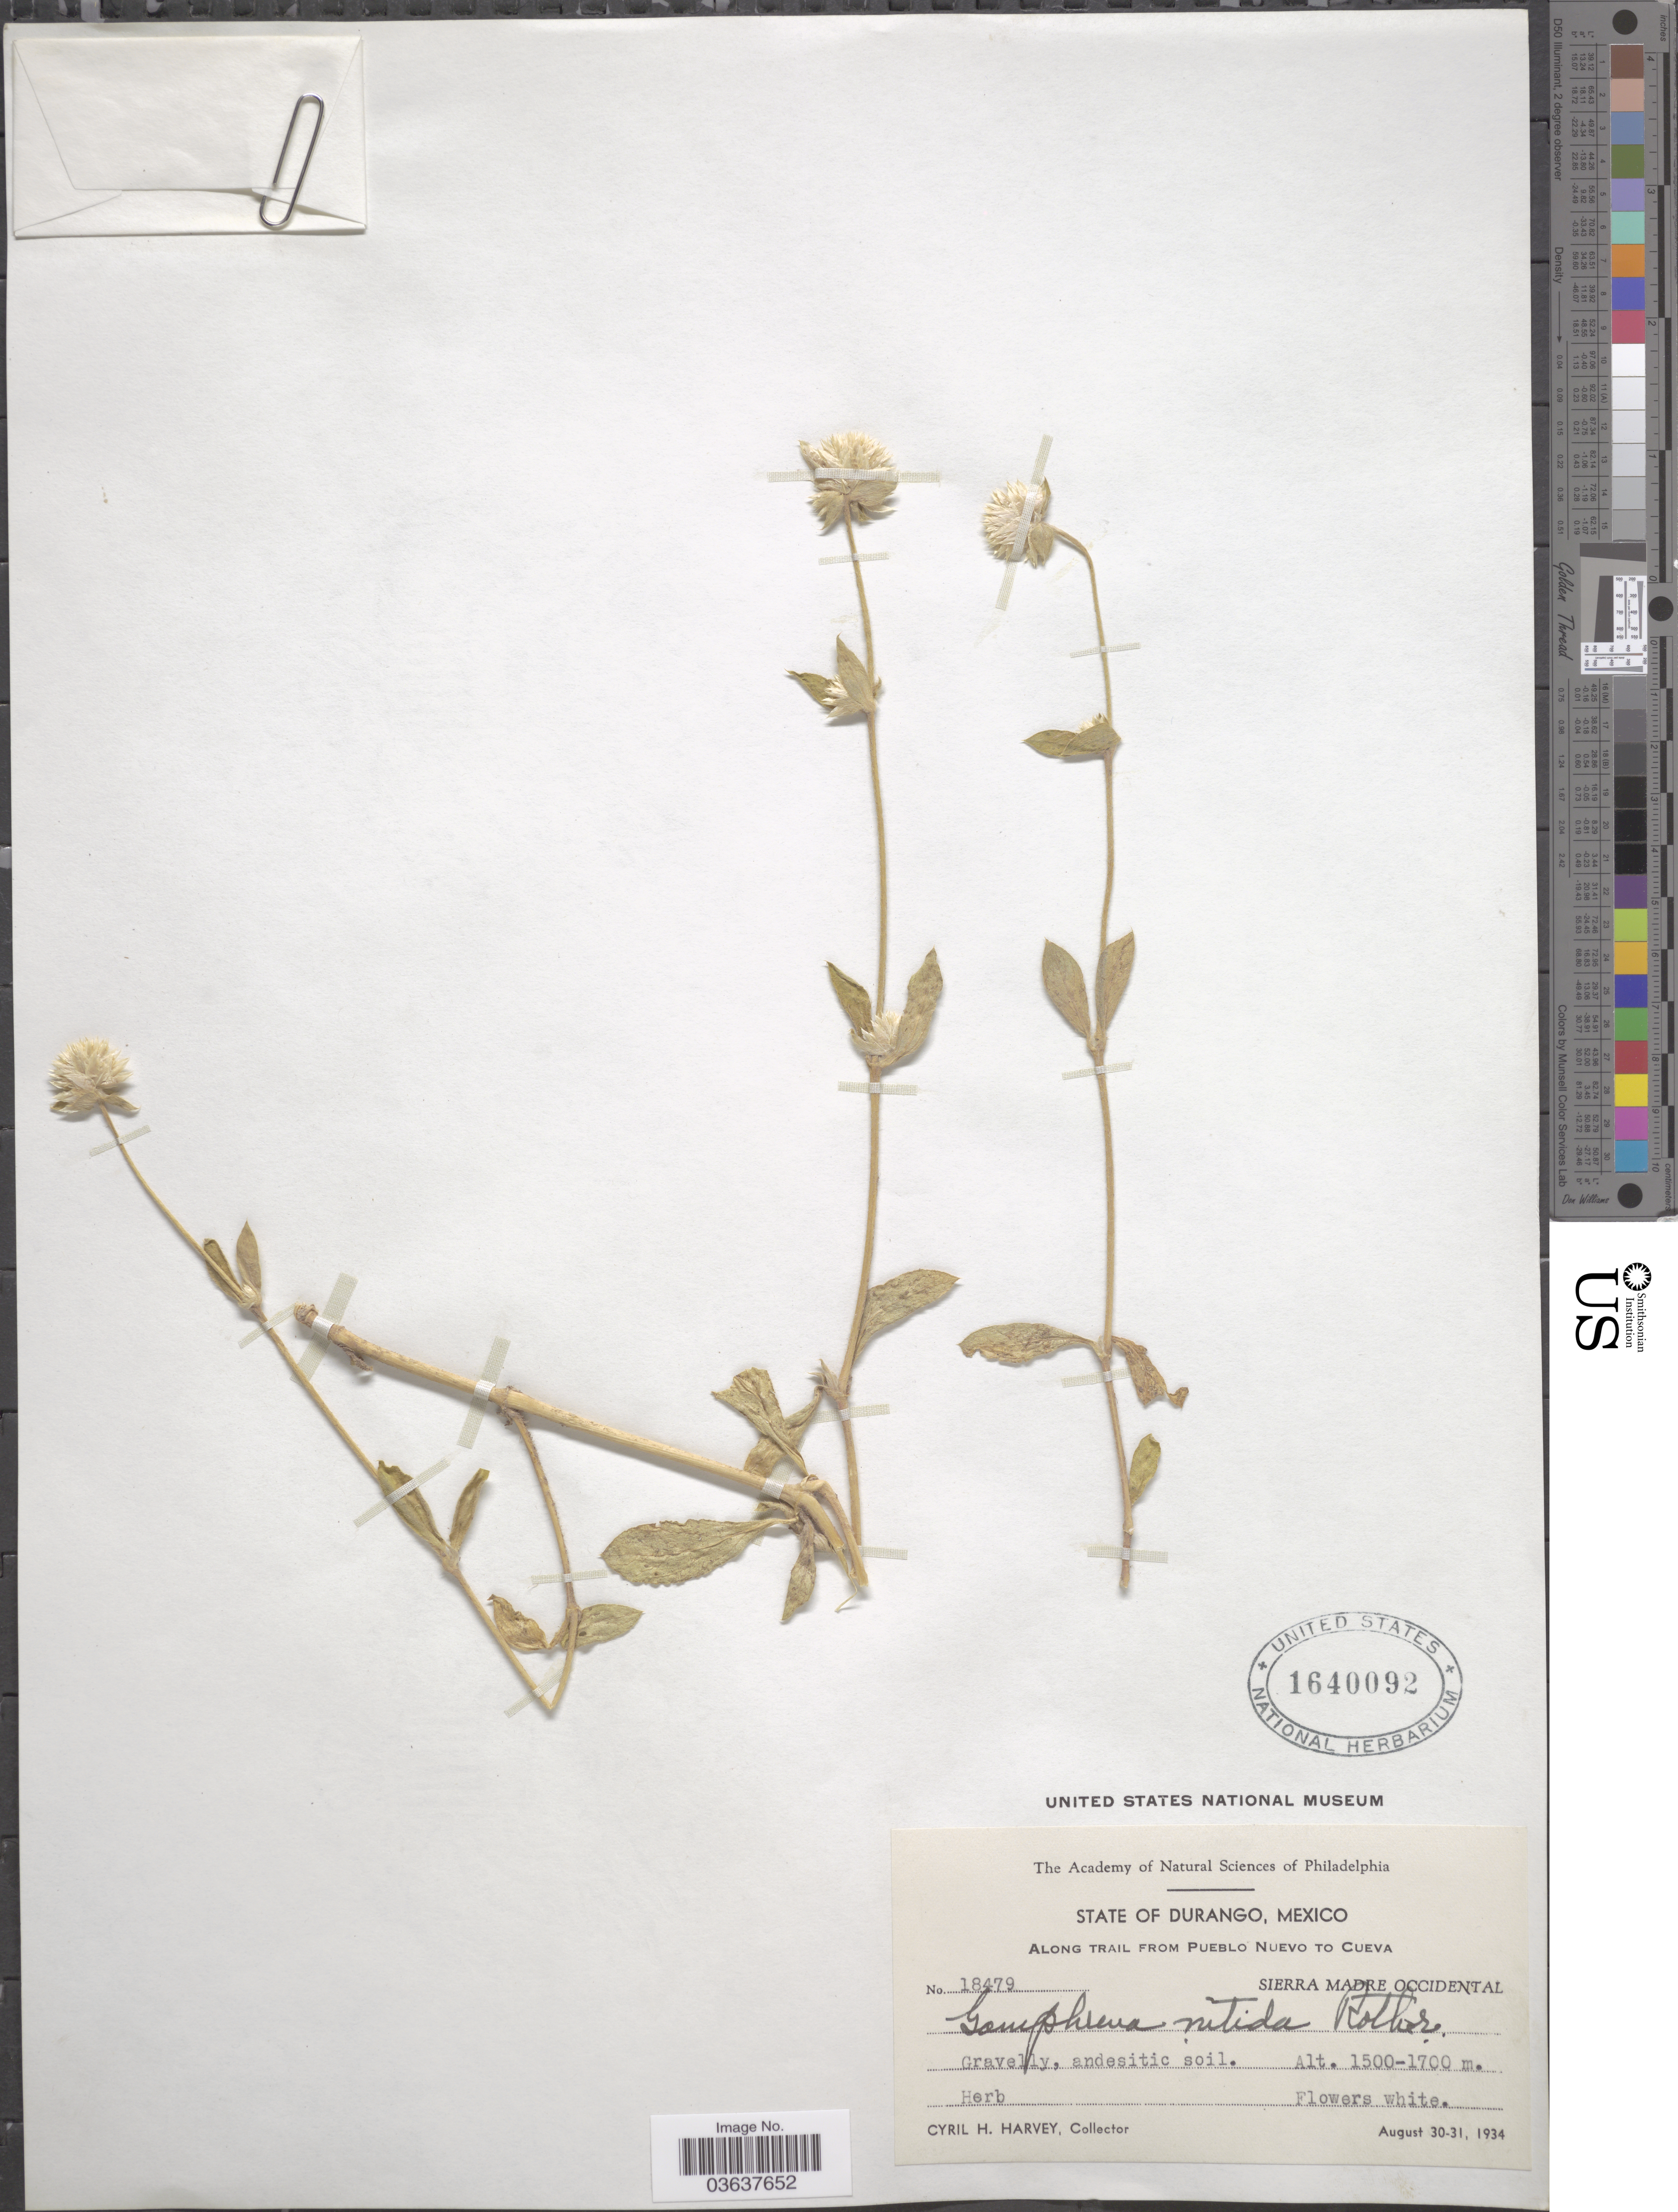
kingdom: Plantae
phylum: Tracheophyta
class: Magnoliopsida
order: Caryophyllales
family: Amaranthaceae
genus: Gomphrena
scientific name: Gomphrena nitida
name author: Rothr.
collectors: C. H. Harvey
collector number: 18479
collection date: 1934-08-30/1934-08-31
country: Mexico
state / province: Durango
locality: Along Trail from Pueblo Nuevo to Cueva. Sierra Madre Occidental.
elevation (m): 1500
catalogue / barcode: US 1640092